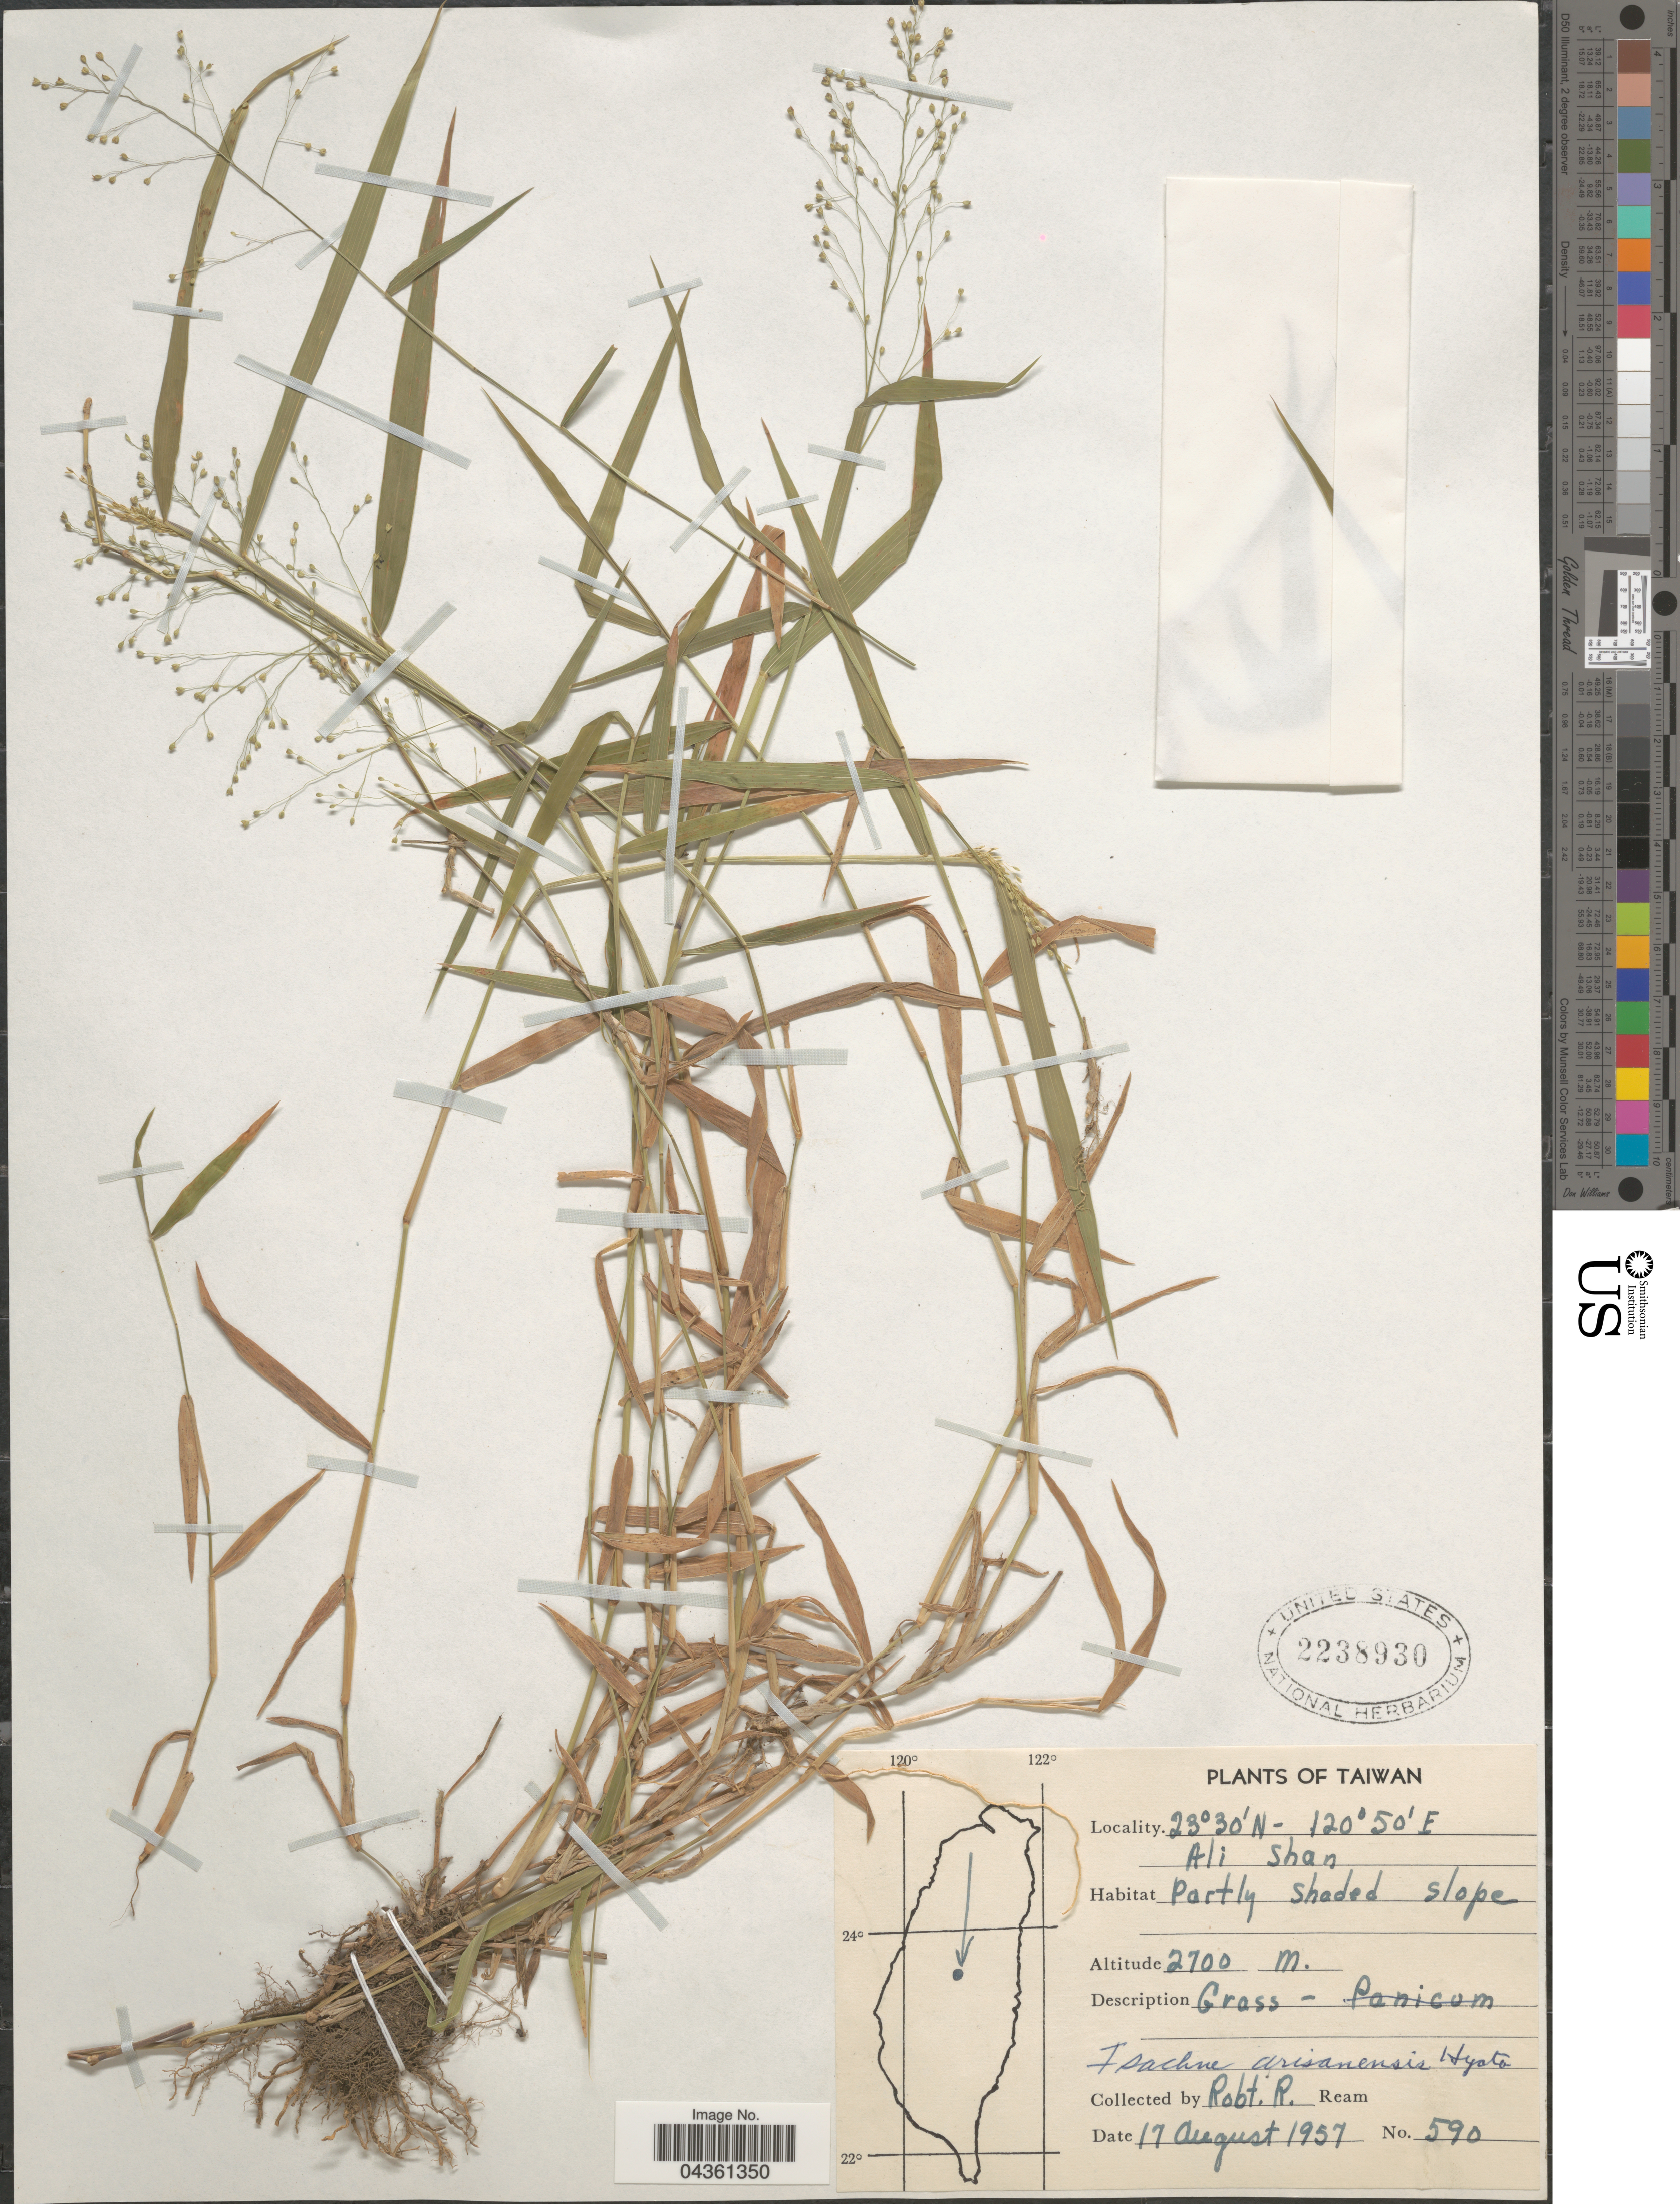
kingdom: Plantae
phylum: Tracheophyta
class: Liliopsida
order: Poales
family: Poaceae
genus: Isachne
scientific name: Isachne albens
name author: Trin.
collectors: R. Ream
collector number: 590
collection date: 1957-08-17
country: Taiwan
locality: Ali Shan. Partly shaded slope.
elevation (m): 2700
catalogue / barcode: US 2238930